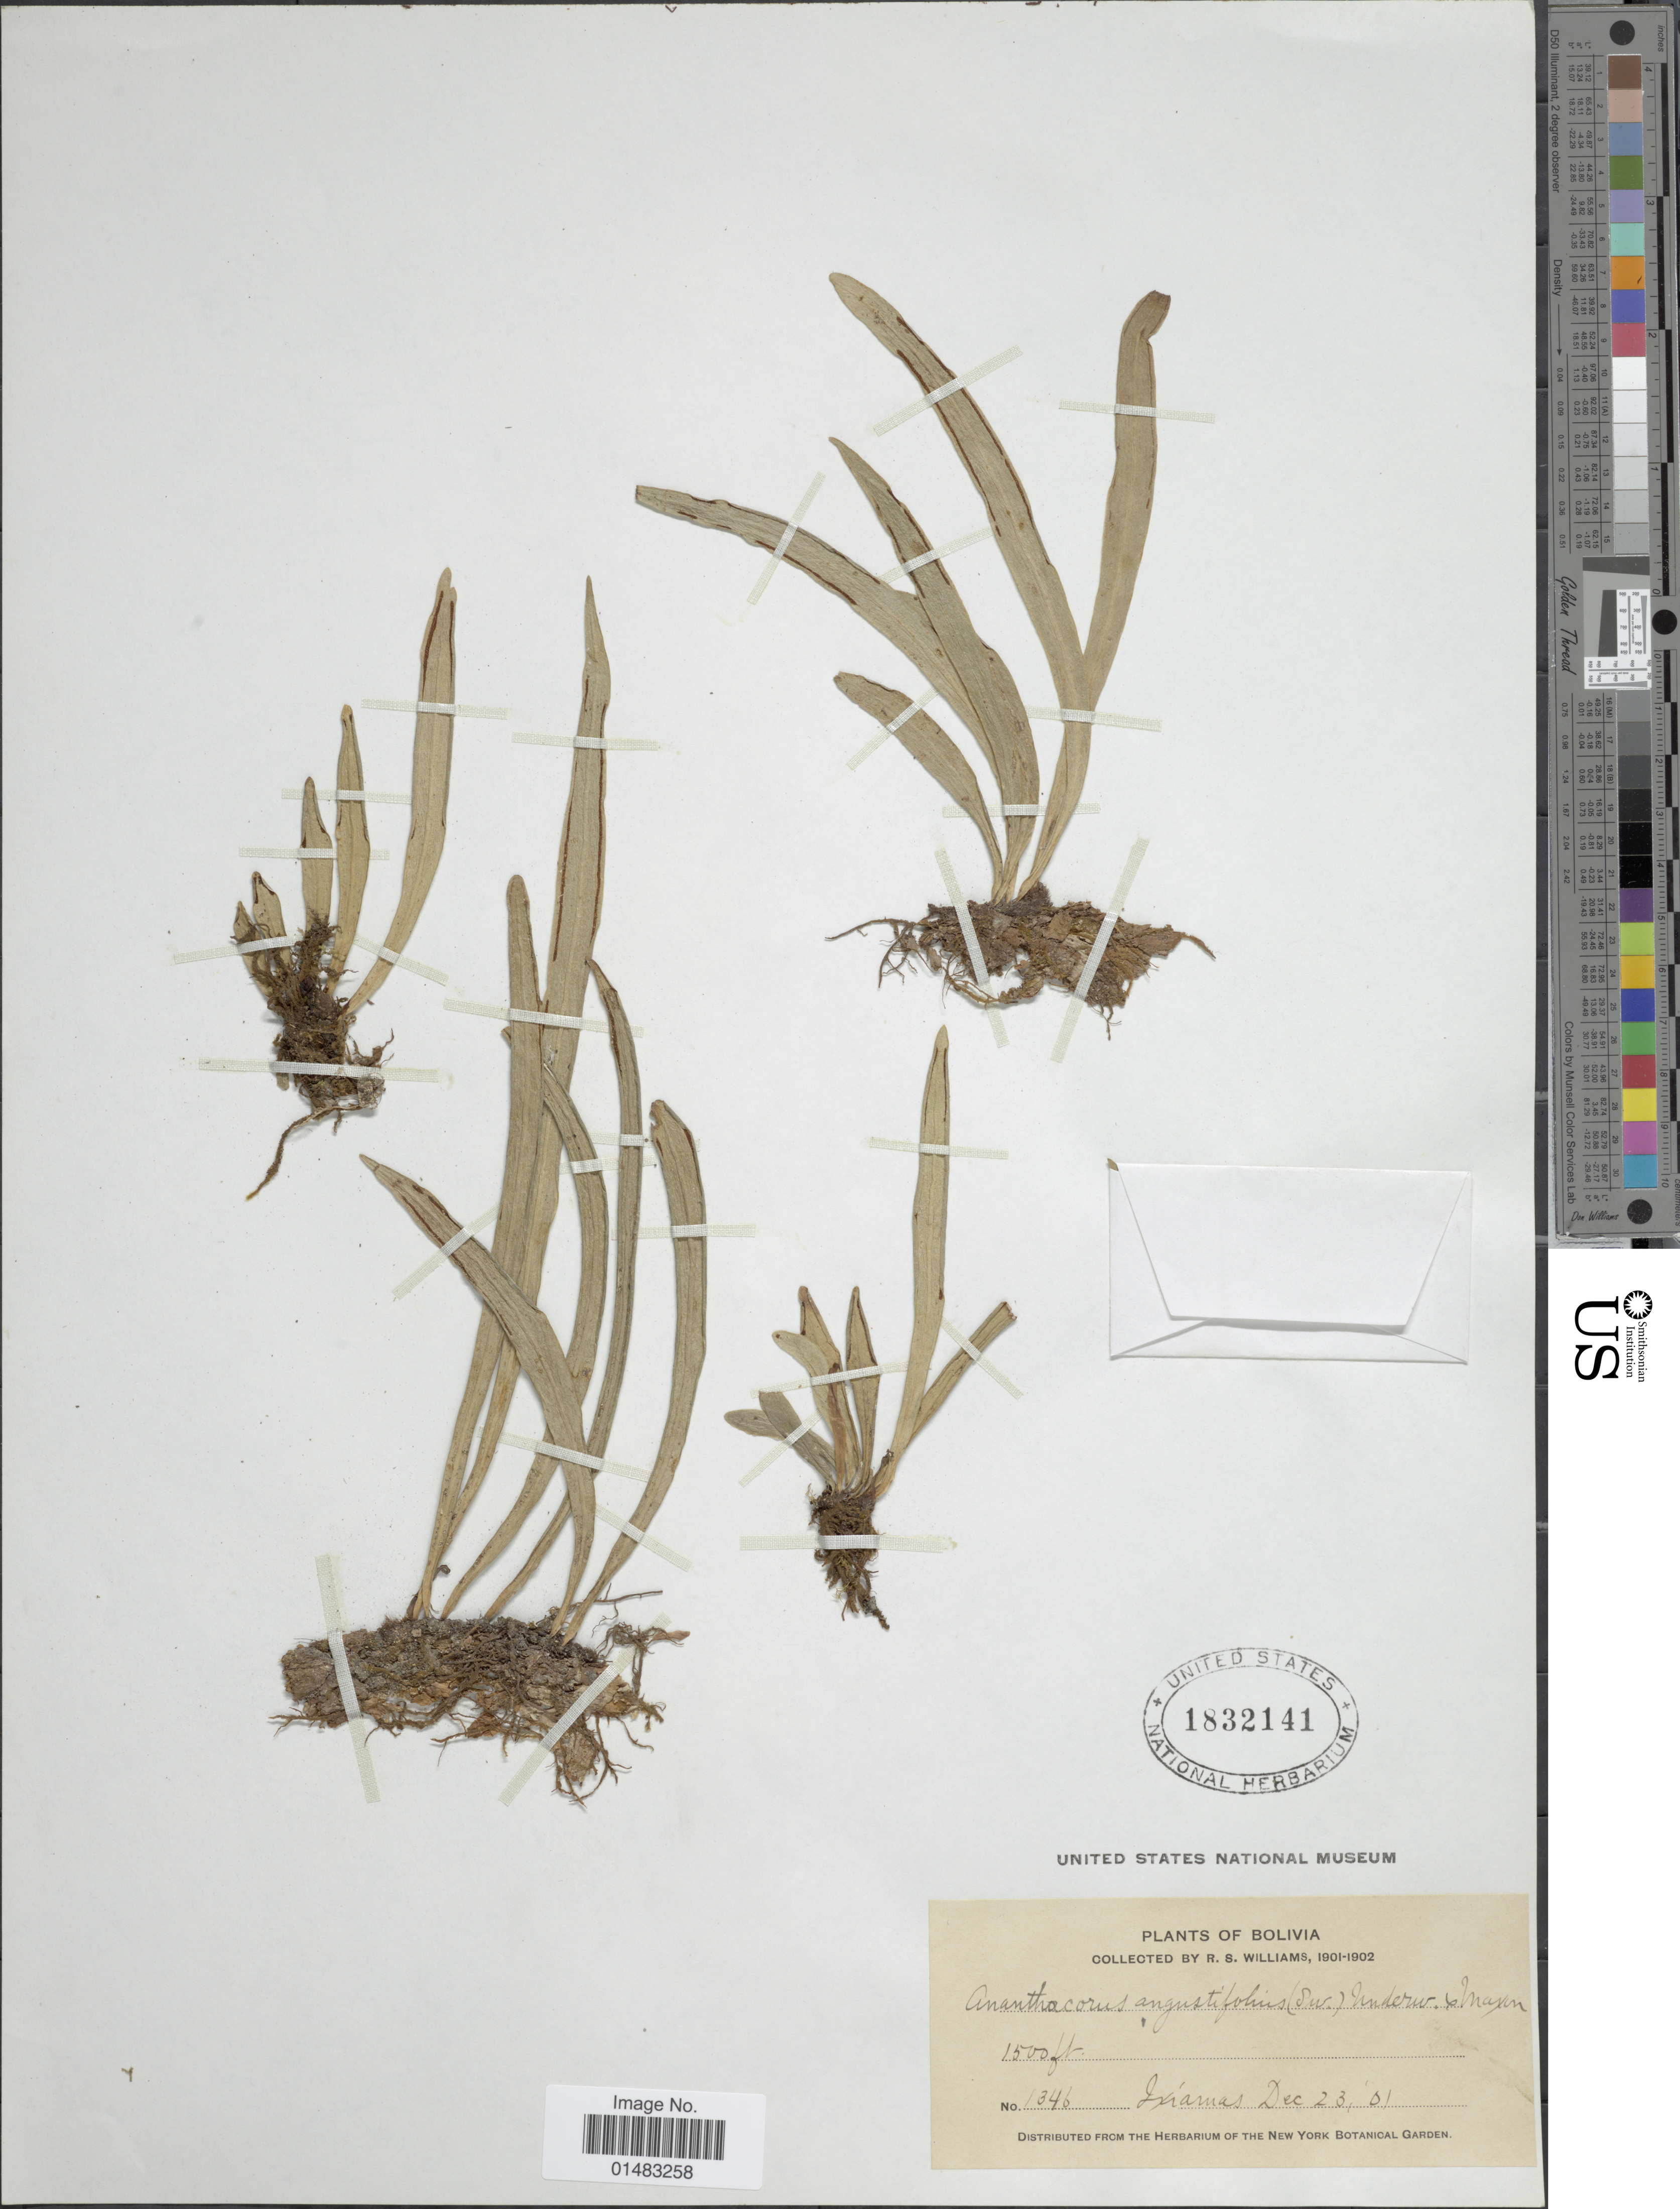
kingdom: Plantae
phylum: Tracheophyta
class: Polypodiopsida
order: Polypodiales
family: Pteridaceae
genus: Ananthacorus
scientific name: Ananthacorus angustifolius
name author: (Sw.) Underw. & Maxon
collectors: R. S. Williams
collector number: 1346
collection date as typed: Dec. 23, 1901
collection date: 1901-12-23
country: Bolivia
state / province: La Paz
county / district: Iturralde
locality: Ixiamas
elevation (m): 457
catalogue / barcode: US 1832141